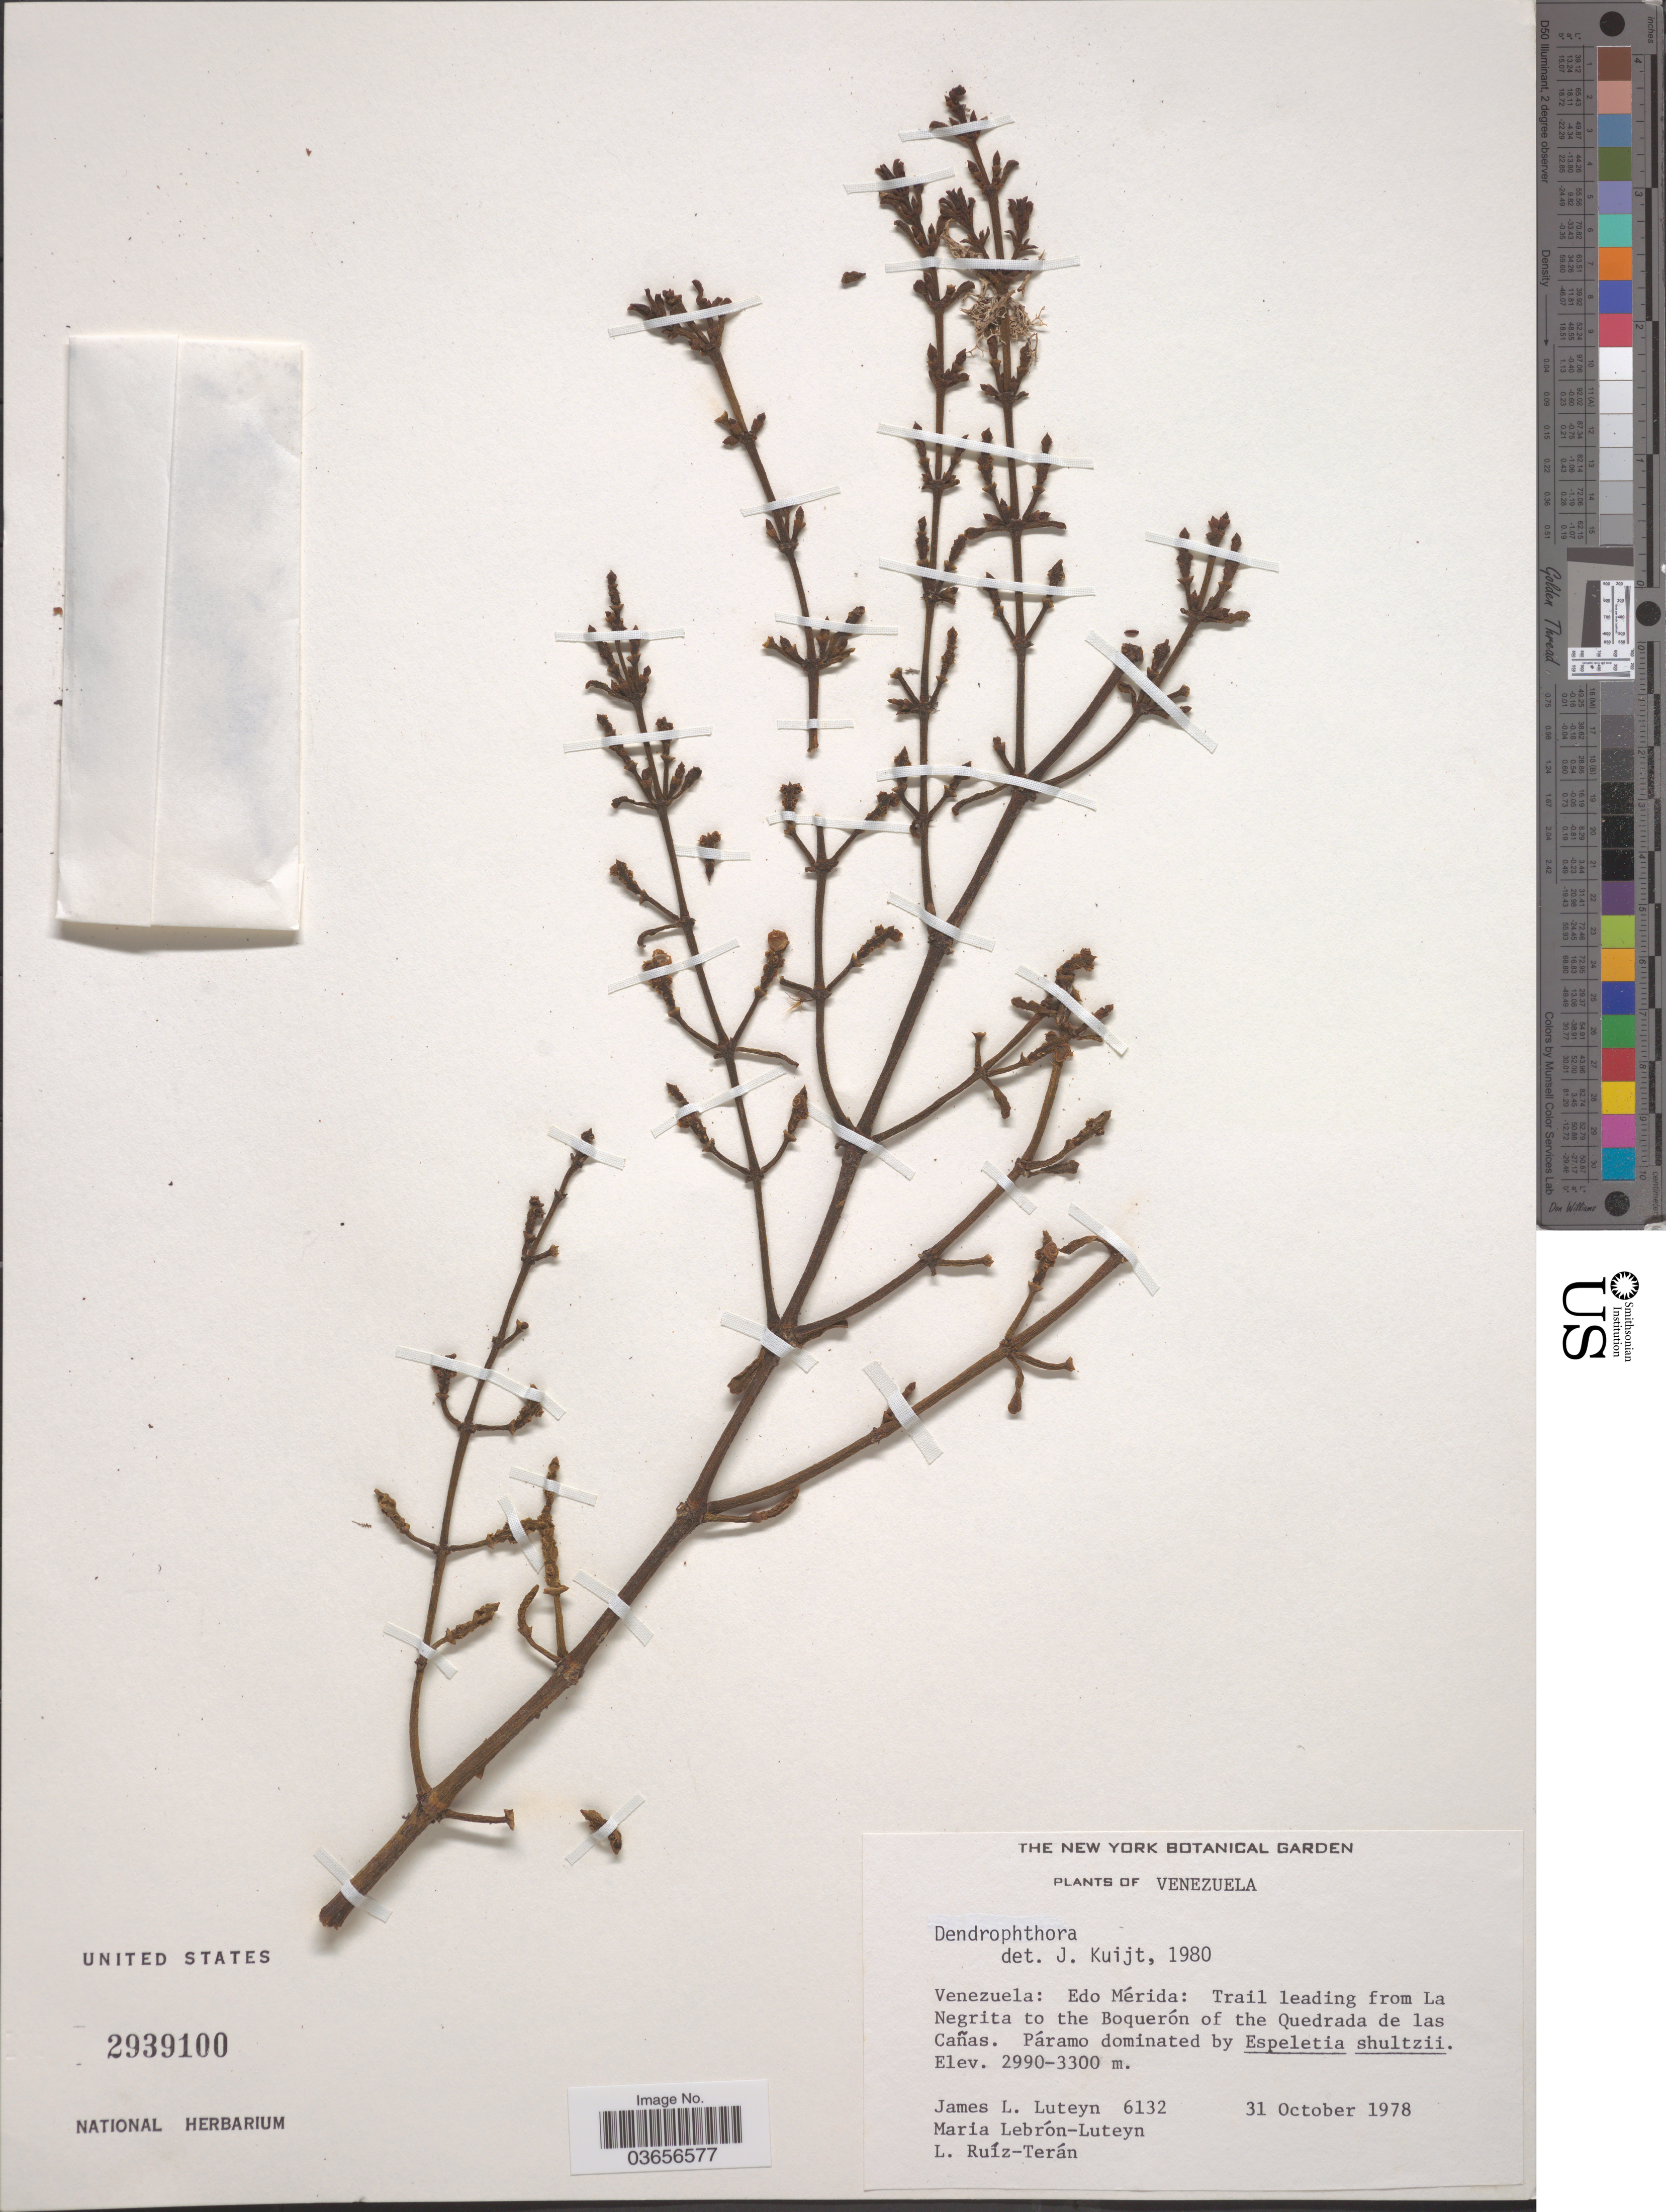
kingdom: Plantae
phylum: Tracheophyta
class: Magnoliopsida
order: Santalales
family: Viscaceae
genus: Dendrophthora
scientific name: Dendrophthora sp.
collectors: J. Luteyn, M. L. Lebrón-Luteyn & L. E. Ruíz-Terán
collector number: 6132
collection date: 1978-10-31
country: Venezuela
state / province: Mérida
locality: Trail leading from La Negrita to the Boquerón of the Quebrada de las Cañas.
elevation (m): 2990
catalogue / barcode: US 2939100